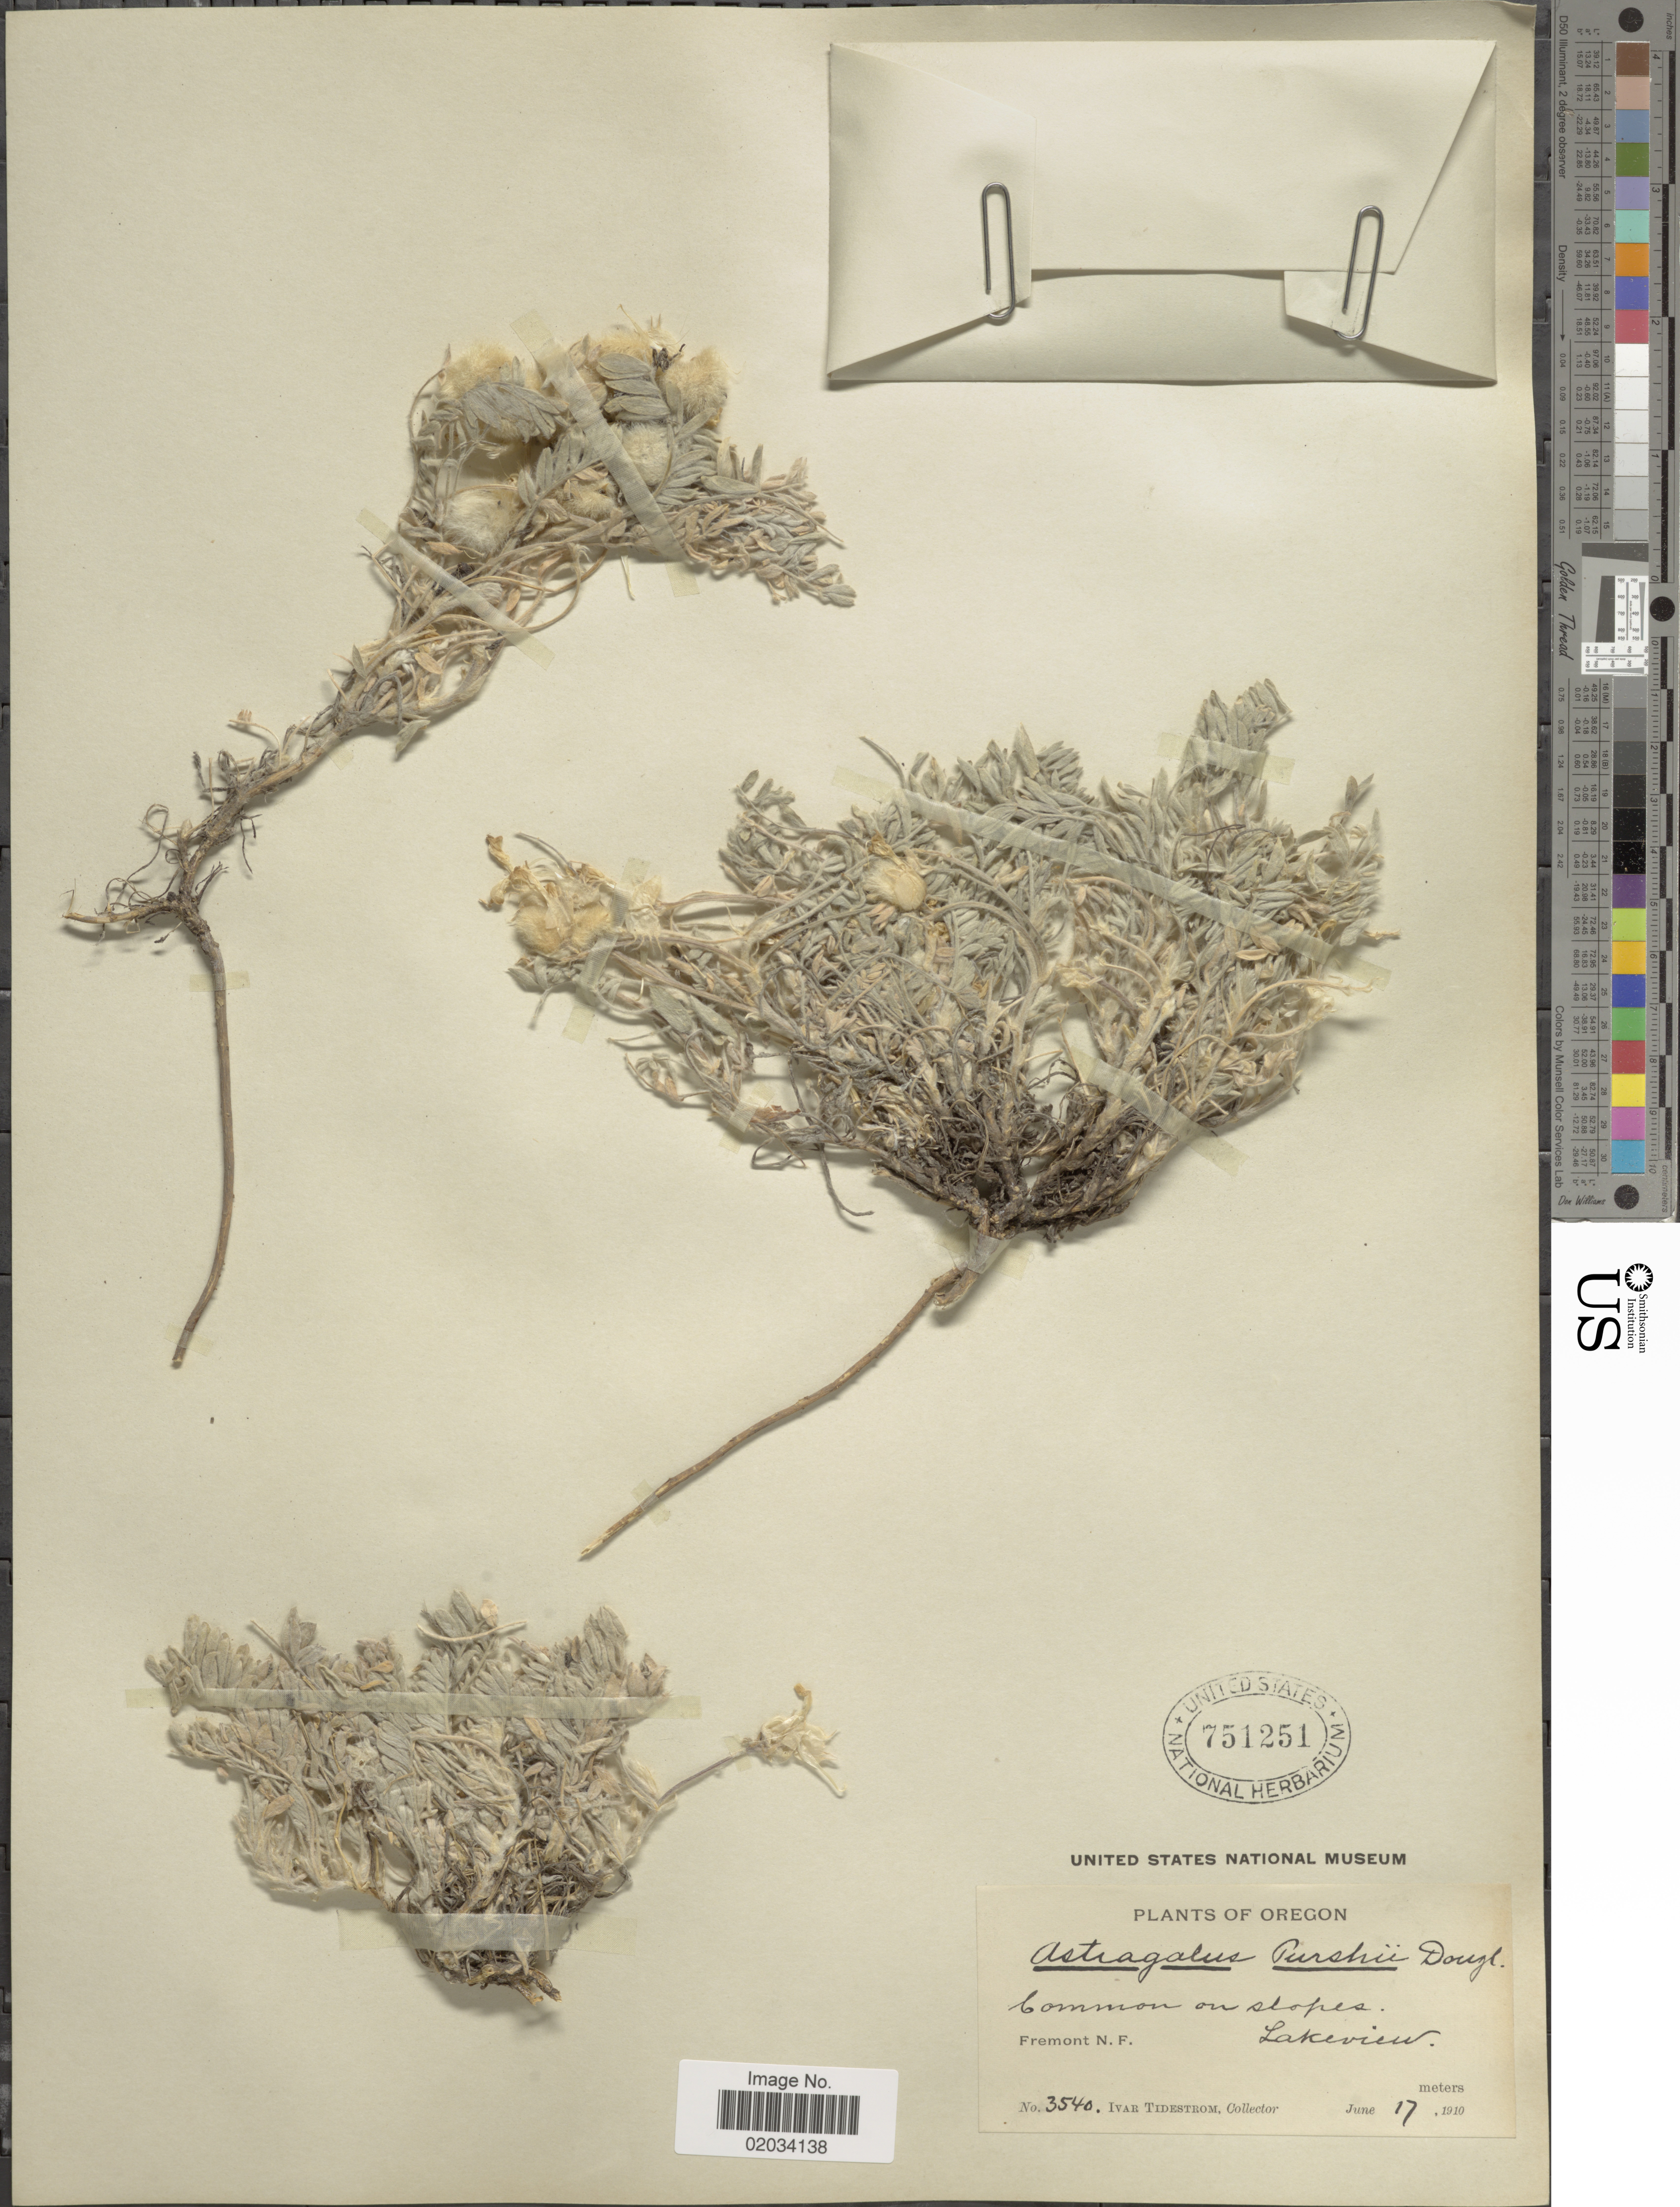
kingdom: Plantae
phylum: Tracheophyta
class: Magnoliopsida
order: Fabales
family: Fabaceae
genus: Astragalus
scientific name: Astragalus purshii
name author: Douglas ex Hook.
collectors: I. F. Tidestrom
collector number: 3540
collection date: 1910-06-17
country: United States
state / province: Oregon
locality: Fremont N. F., Lakeview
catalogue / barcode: US 751251